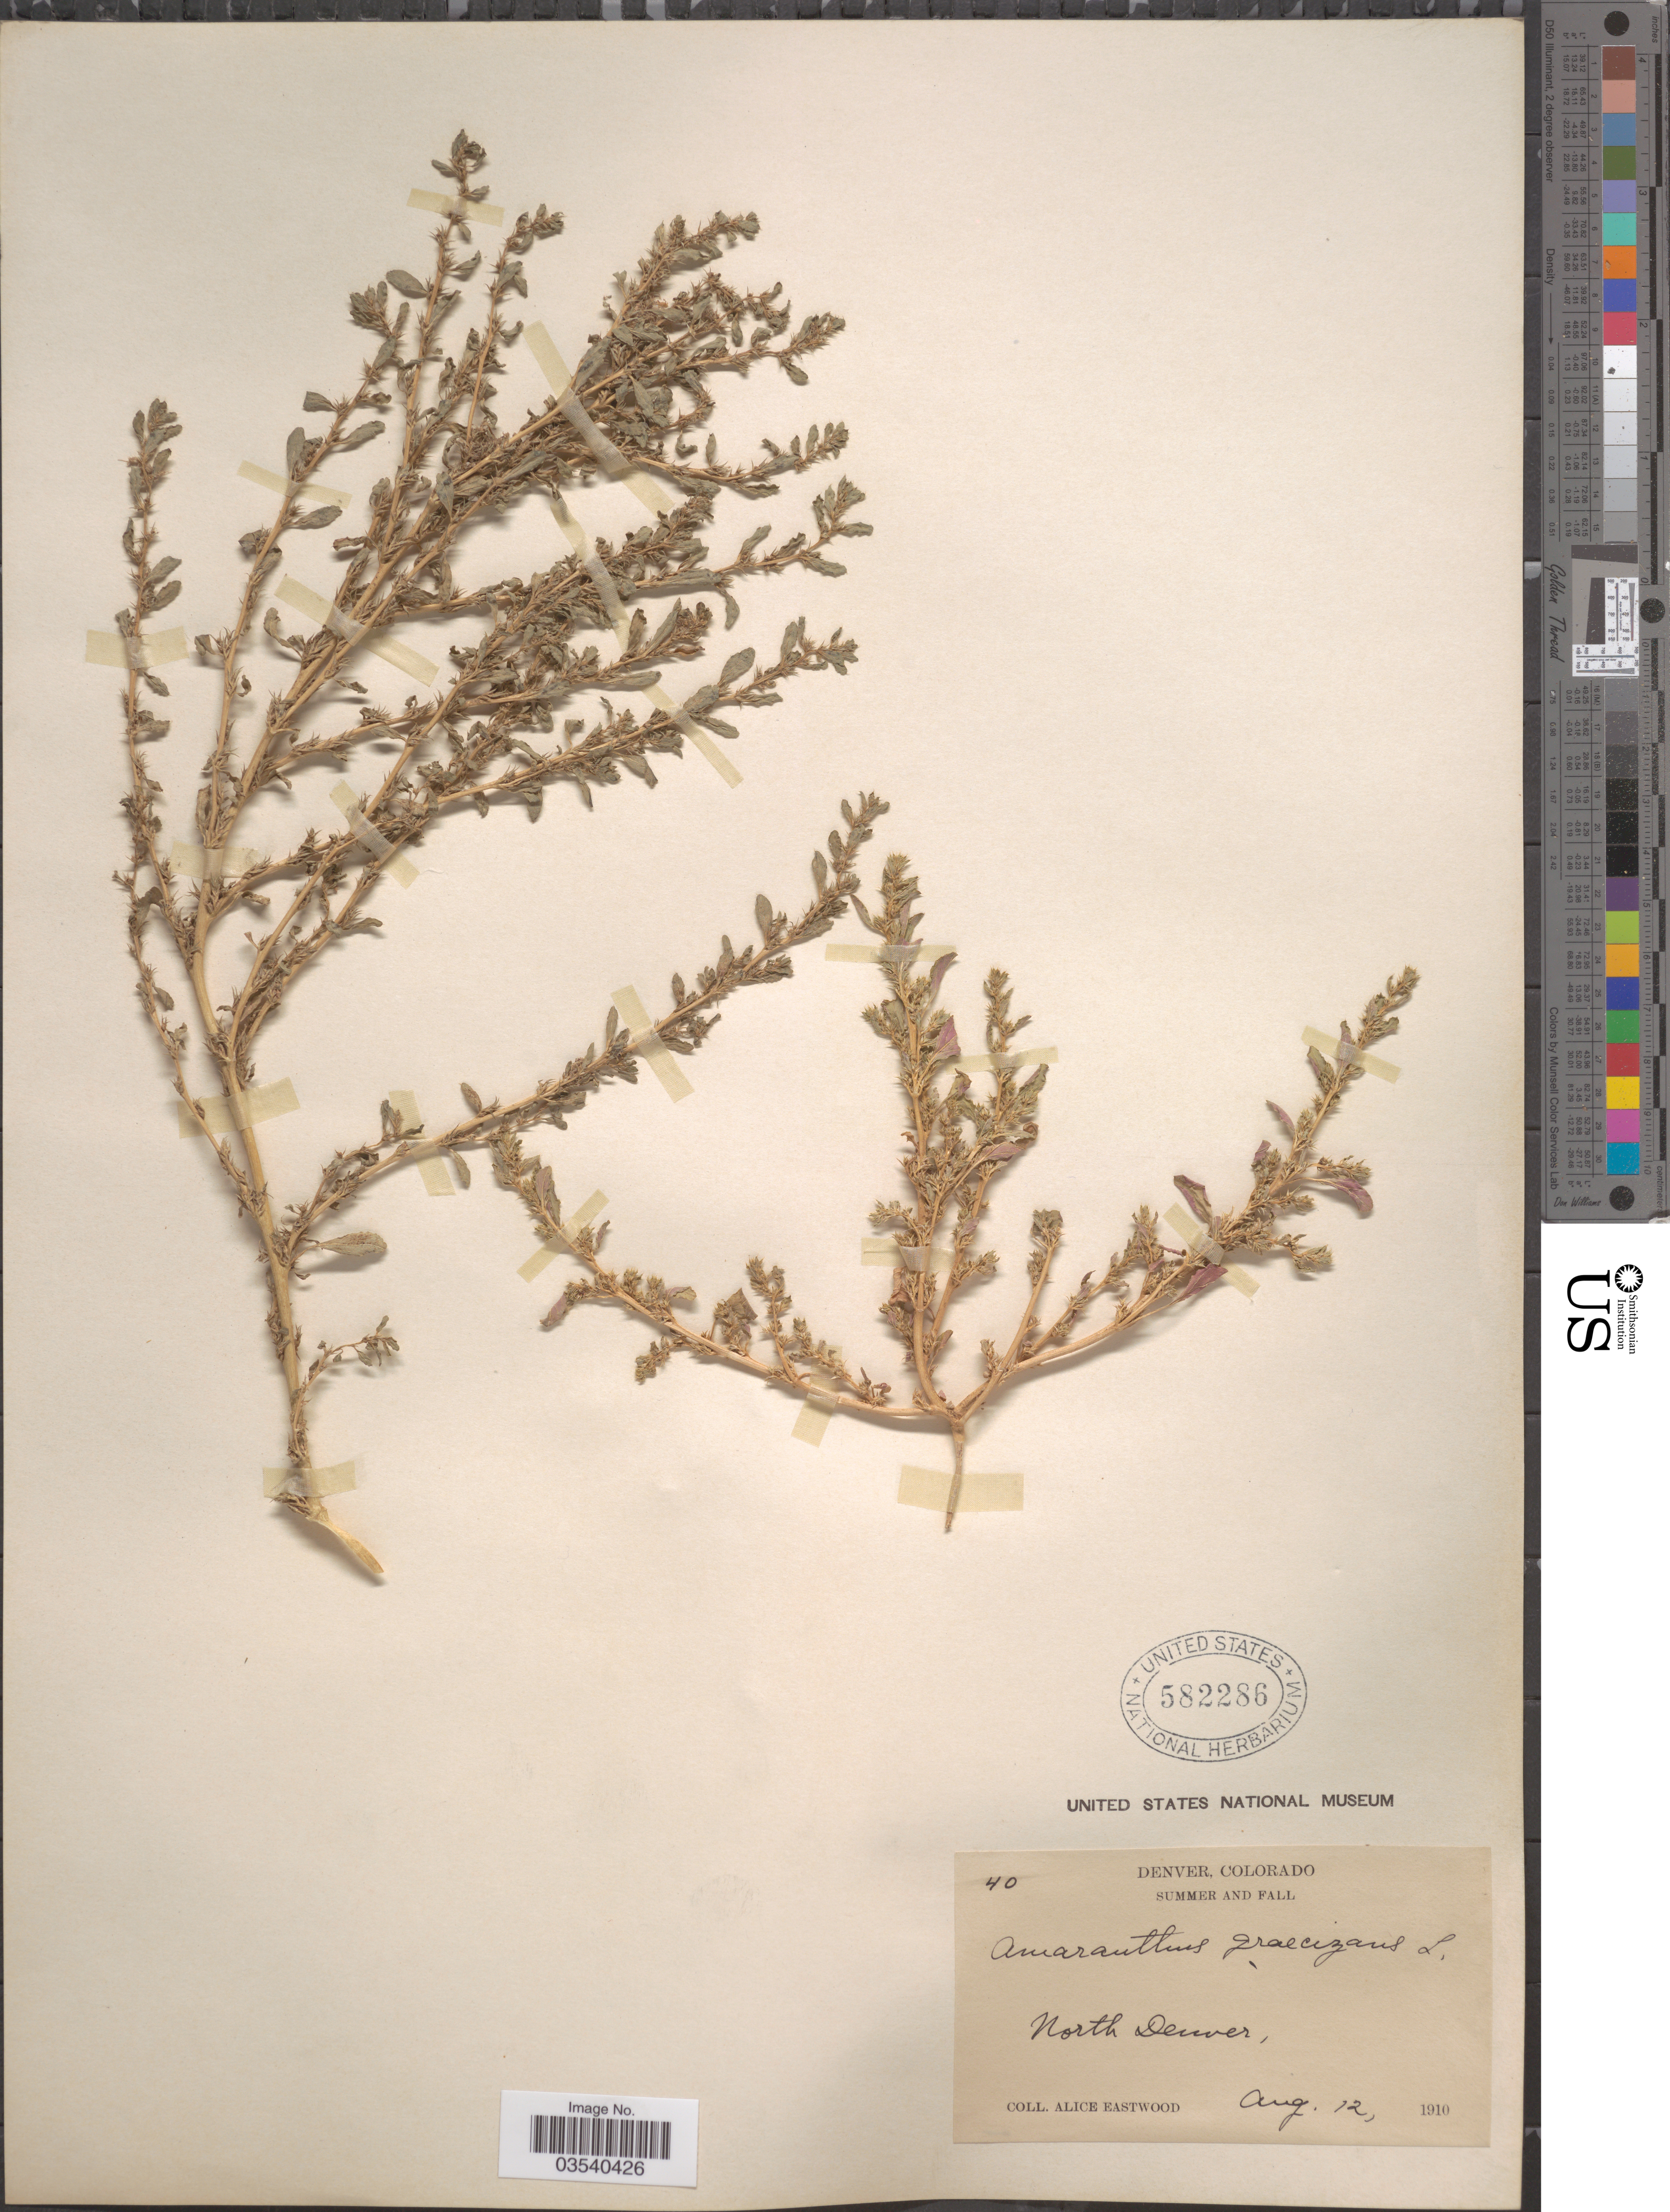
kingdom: Plantae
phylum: Tracheophyta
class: Magnoliopsida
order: Caryophyllales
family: Amaranthaceae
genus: Amaranthus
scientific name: Amaranthus graecizans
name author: L.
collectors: A. Eastwood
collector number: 40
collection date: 1910-08-12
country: United States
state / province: Colorado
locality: Denver. Summer and Fall. North Denver.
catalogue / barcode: US 582286